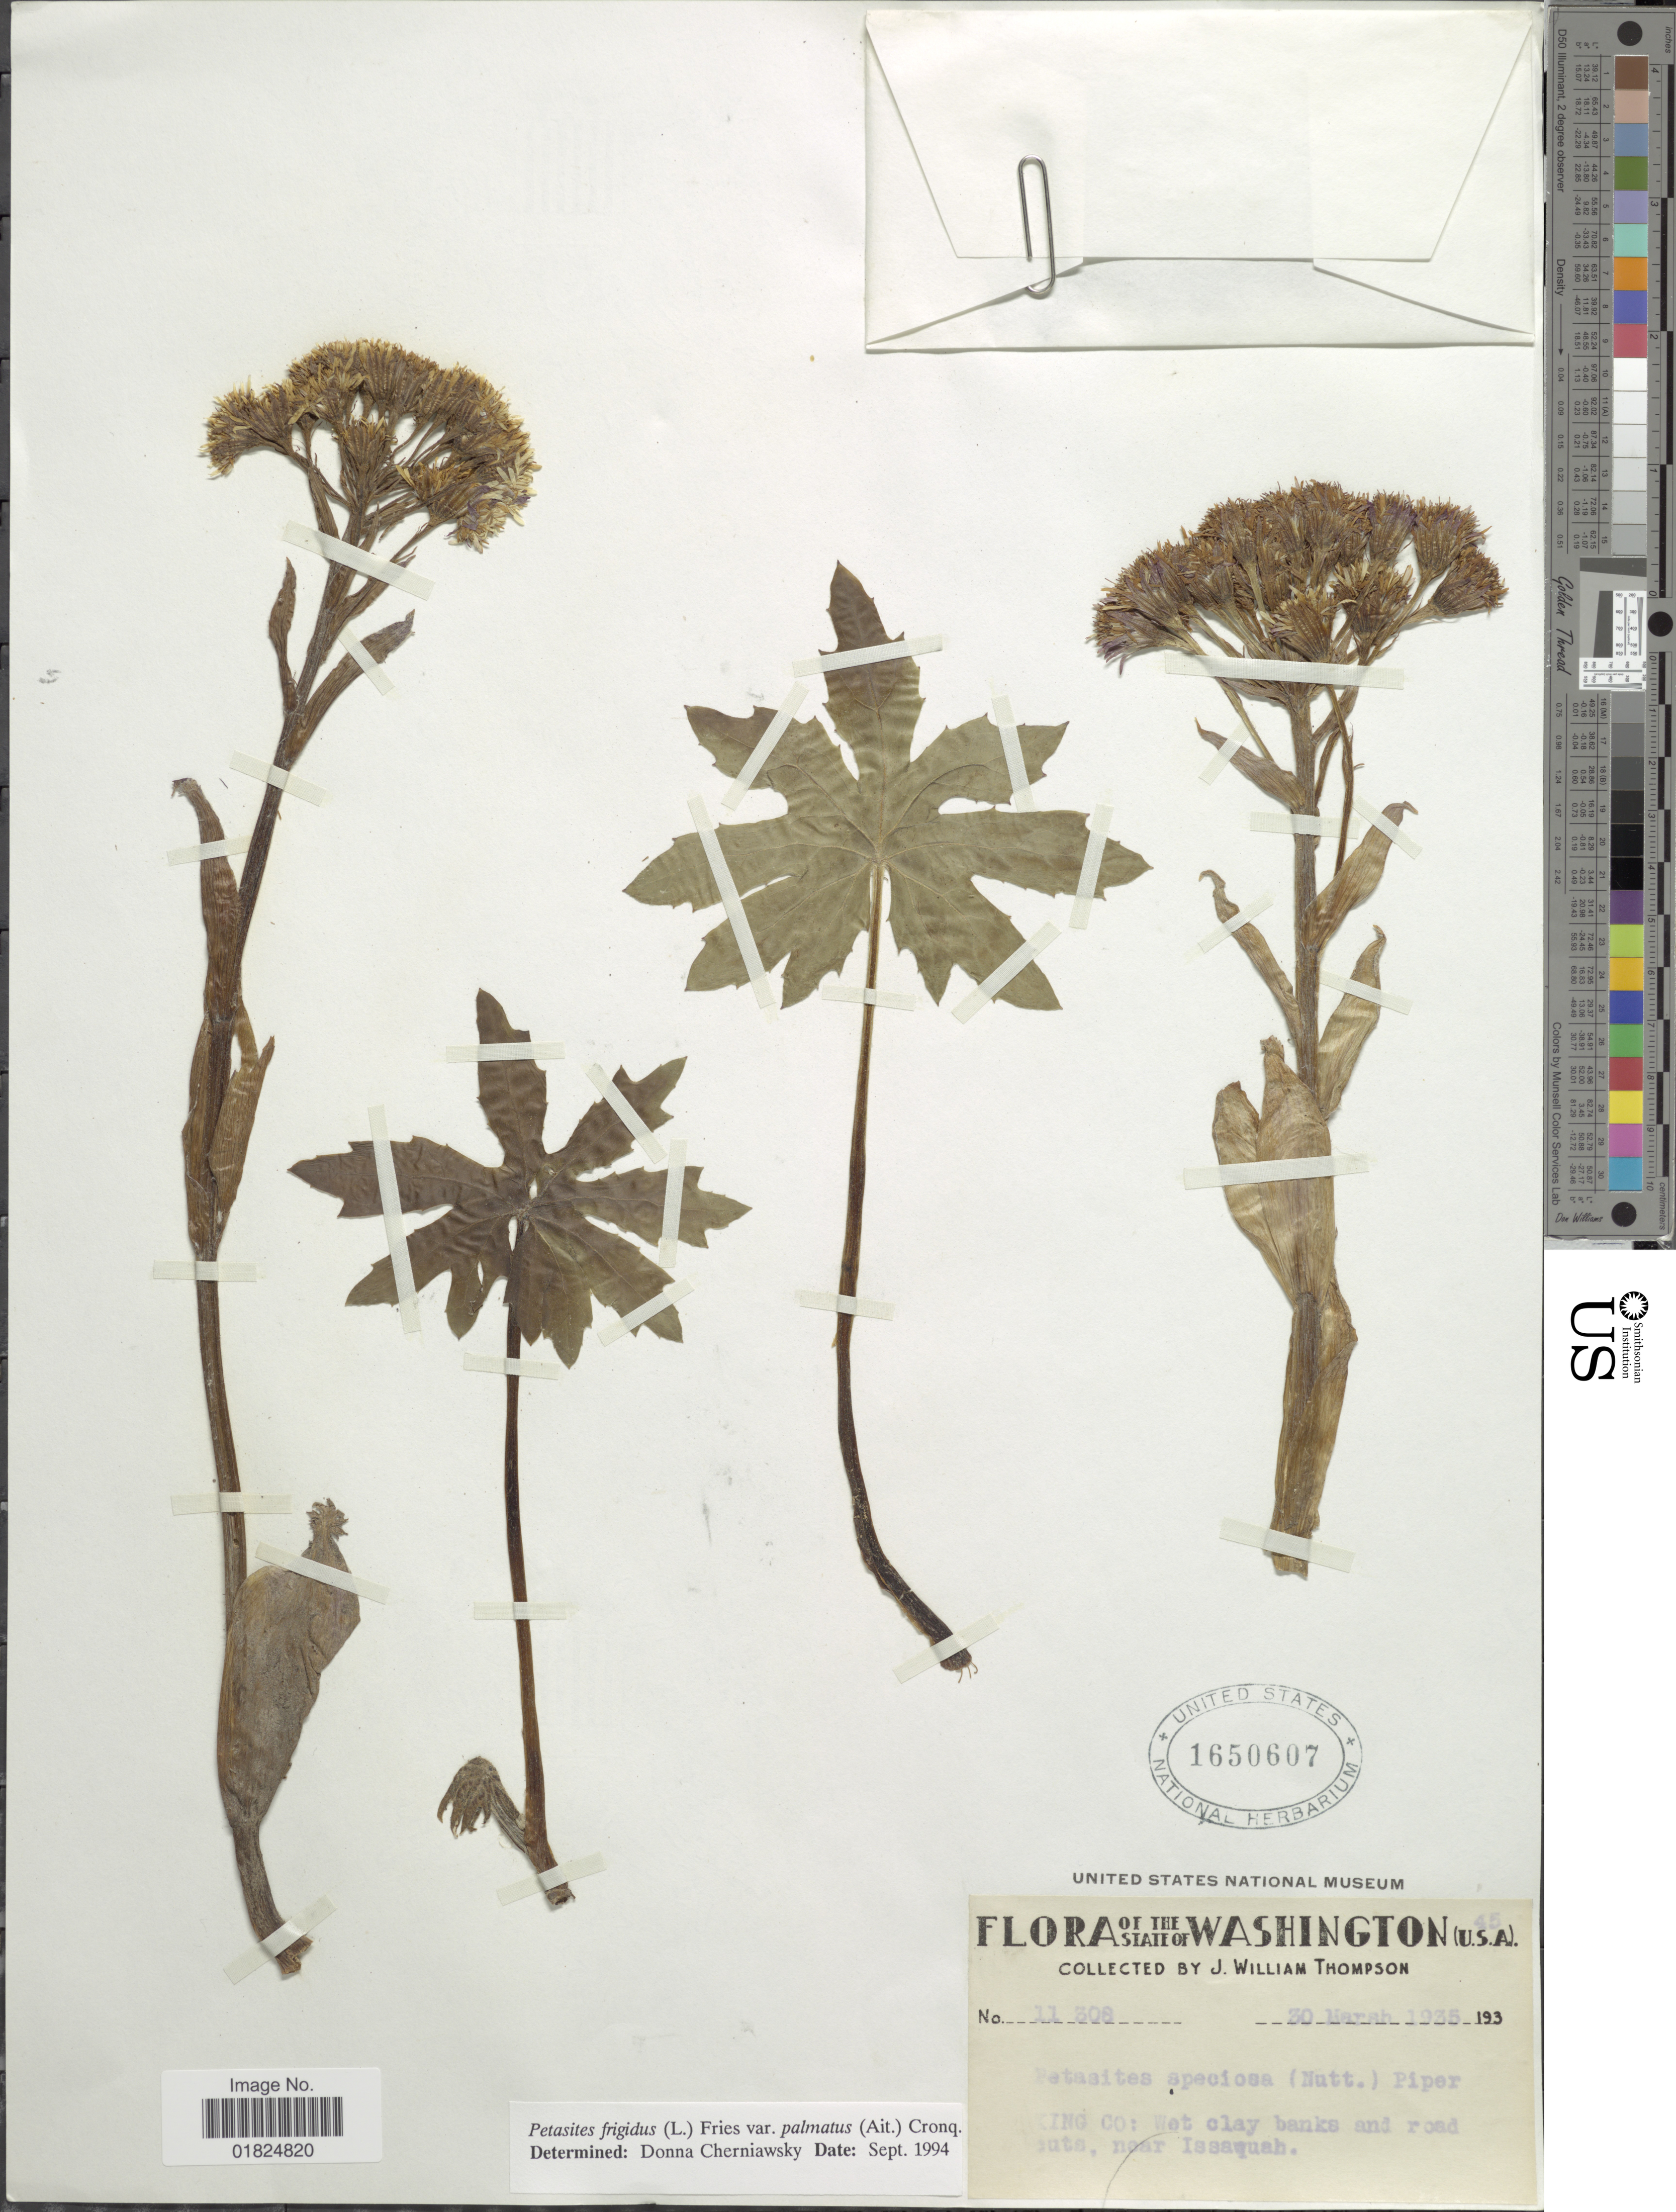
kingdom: Plantae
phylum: Tracheophyta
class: Magnoliopsida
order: Asterales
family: Asteraceae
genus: Petasites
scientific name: Petasites frigidus var. palmatus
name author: (Aiton) Cody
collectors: J. W. Thompson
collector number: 11308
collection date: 1935-03-30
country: United States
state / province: Washington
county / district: King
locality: State of Washington. King Co.: Wet clay banks and road cuts, near Issaquah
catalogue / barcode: US 1650607